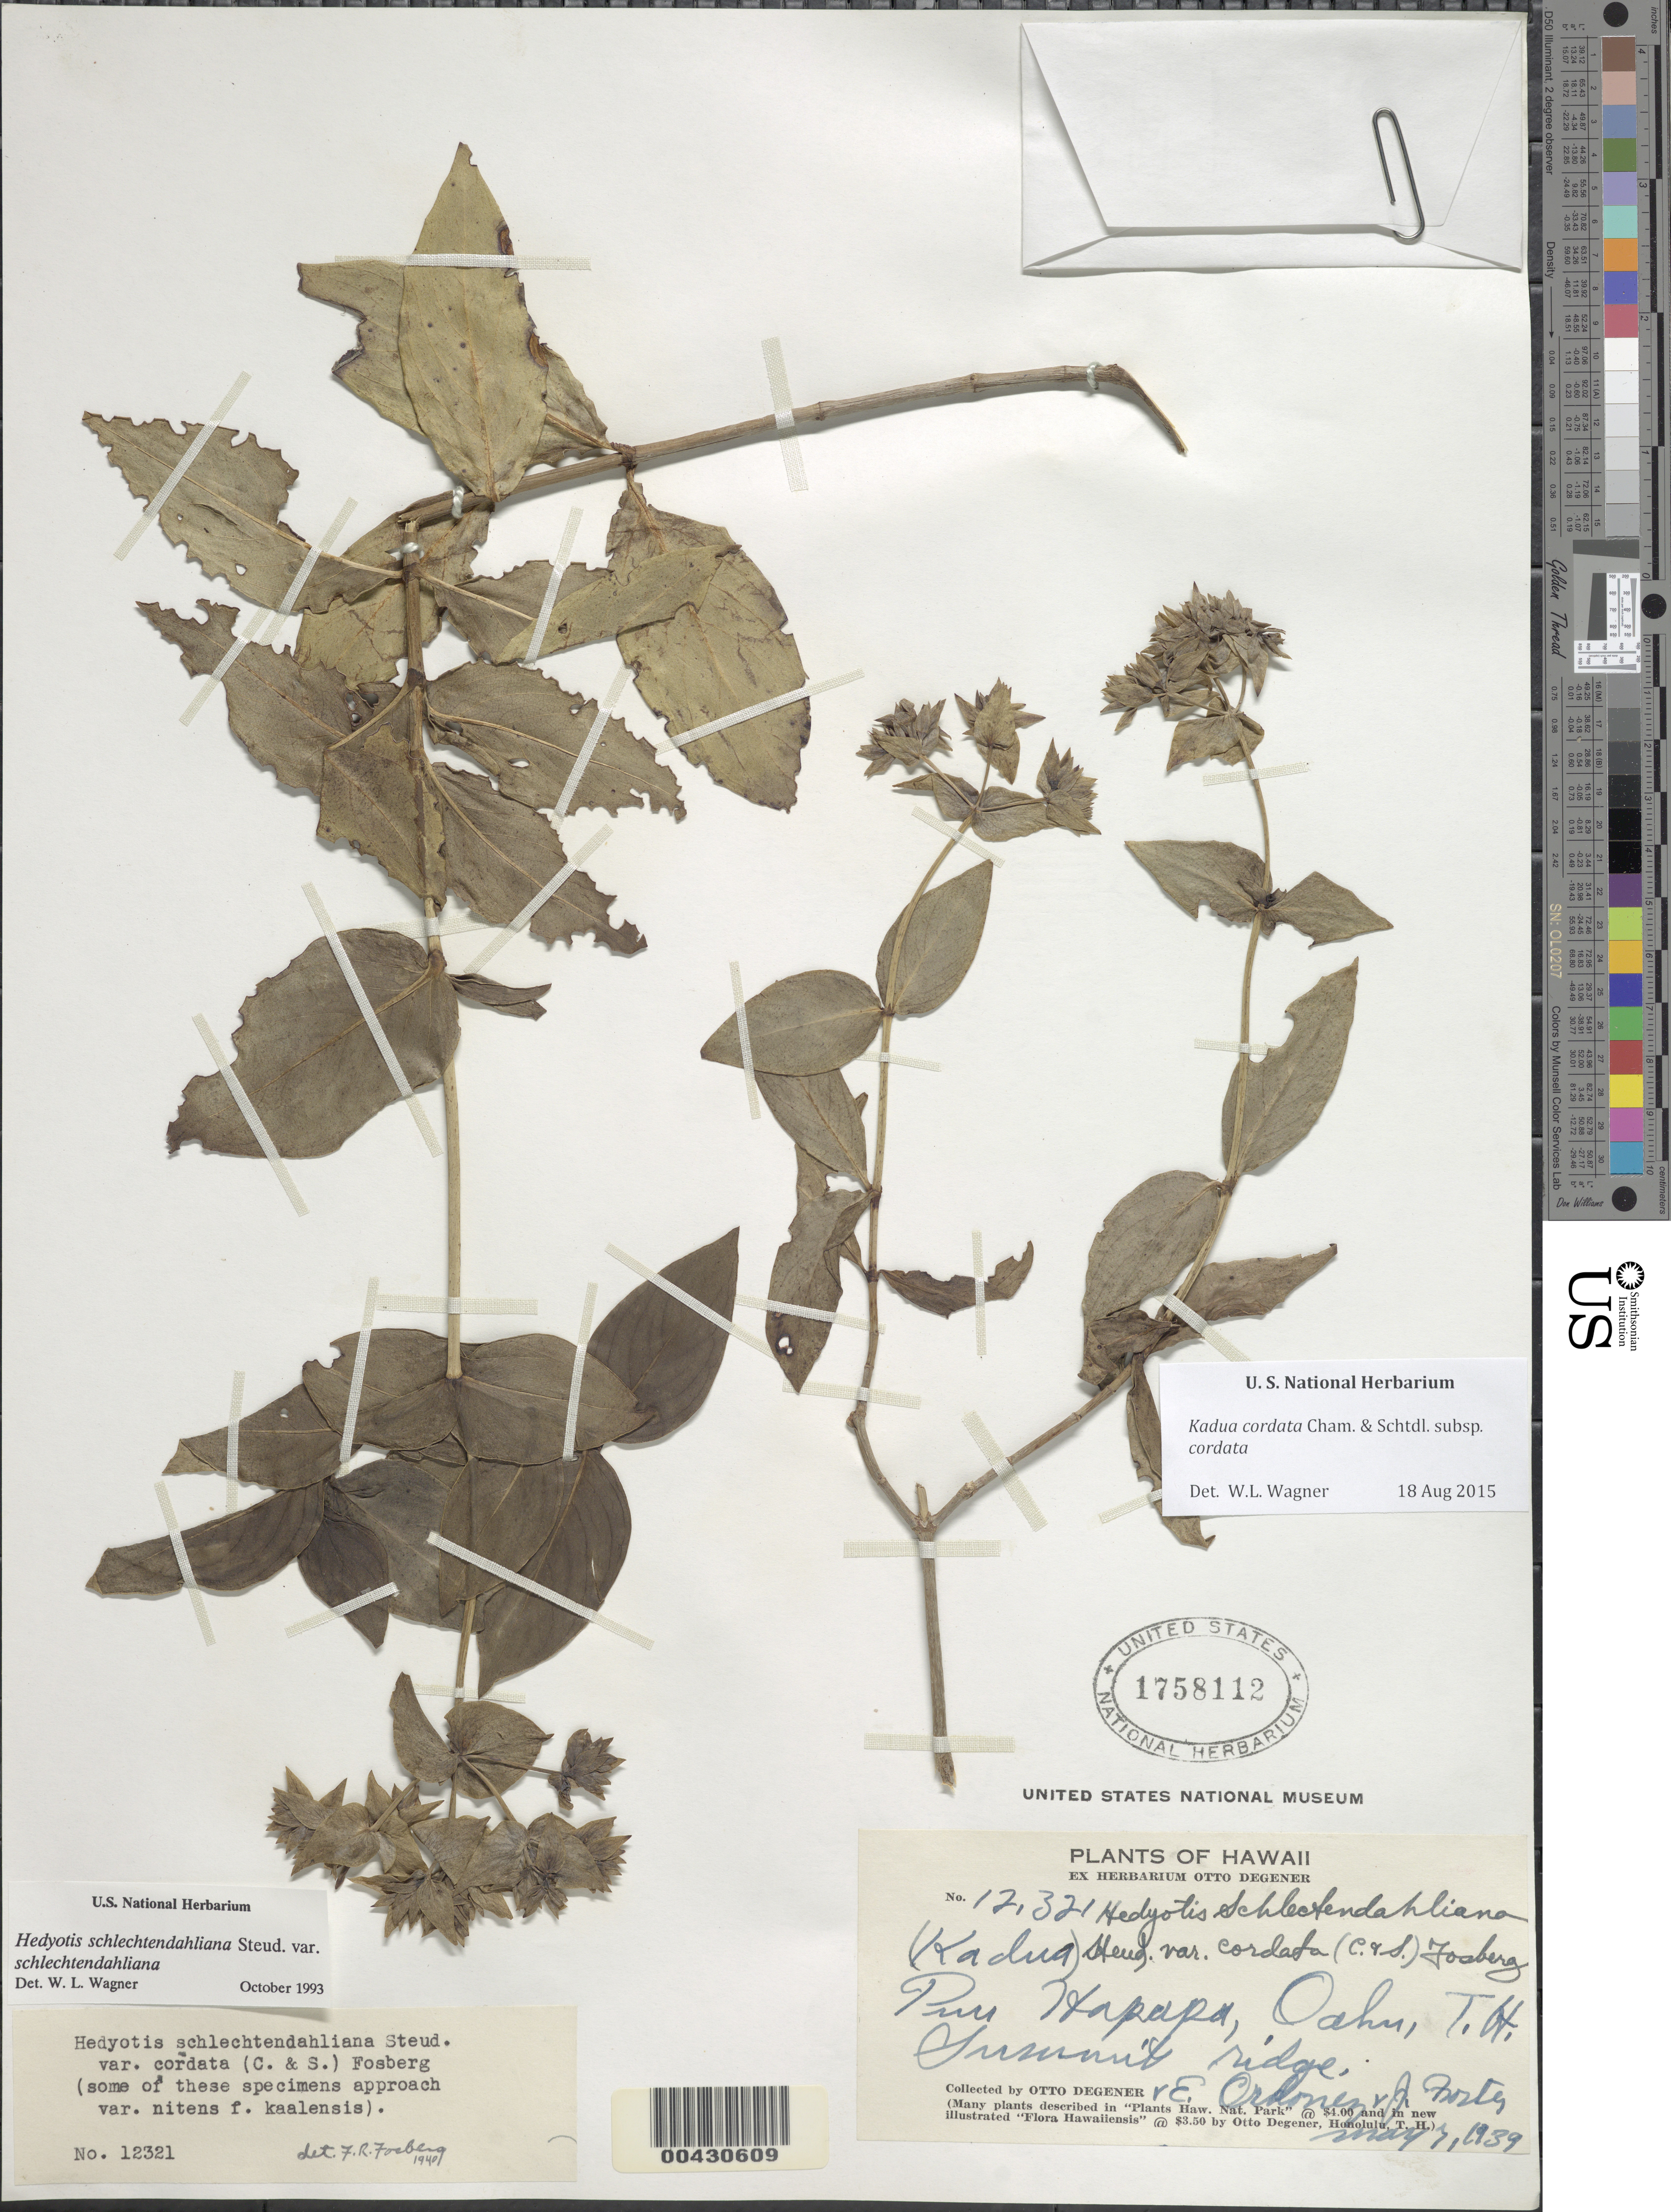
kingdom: Plantae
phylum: Tracheophyta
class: Magnoliopsida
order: Gentianales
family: Rubiaceae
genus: Kadua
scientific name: Kadua cordata subsp. cordata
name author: Cham. & Schltdl.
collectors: O. Degener, E. Ordonez & J. Foster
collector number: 12321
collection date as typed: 7 May 1939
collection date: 1939-05-07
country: United States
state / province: Hawaii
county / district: Honolulu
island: Oahu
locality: Puu Hapapa.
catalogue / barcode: US 1758112